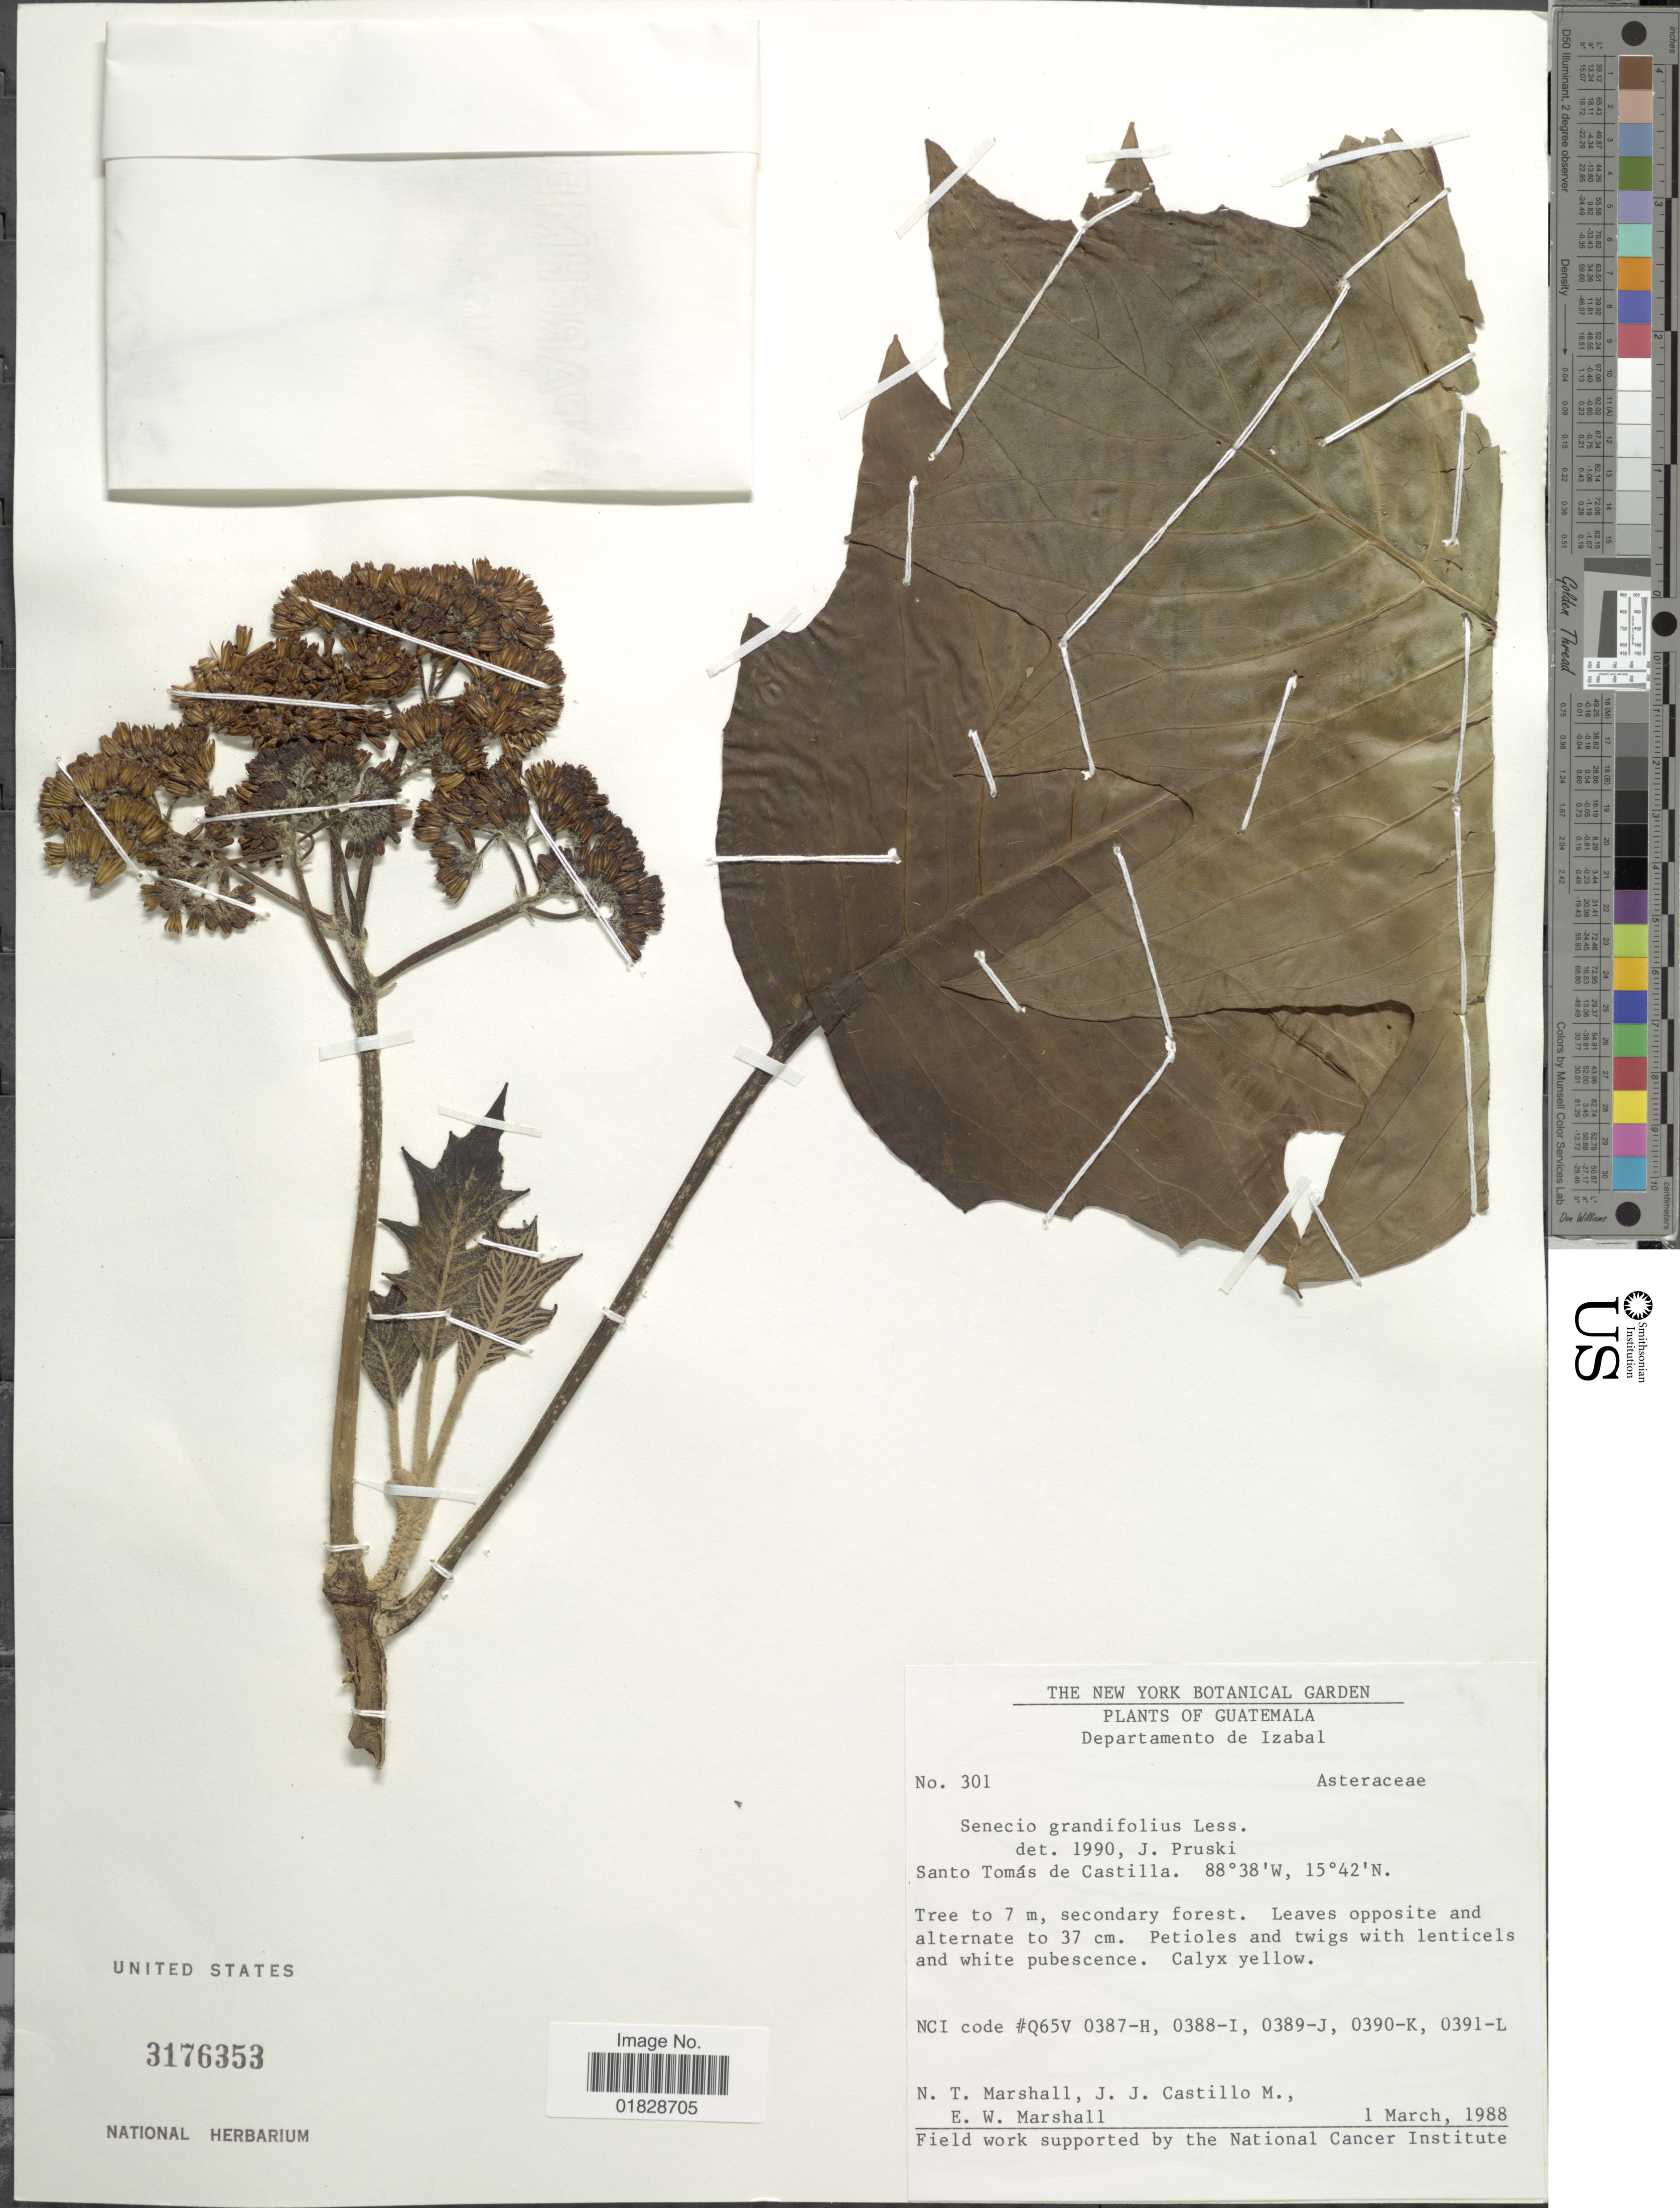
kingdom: Plantae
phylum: Tracheophyta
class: Magnoliopsida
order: Asterales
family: Asteraceae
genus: Telanthophora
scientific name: Telanthophora grandifolia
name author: (Less.) H. Rob. & Brettell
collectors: N. T. Marshall, J. Castillo & E. W. Marshall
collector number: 301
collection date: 1988-03-01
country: Guatemala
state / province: Izabal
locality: Departamento de Izabal. Santo Tomás de Castilla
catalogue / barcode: US 3176353